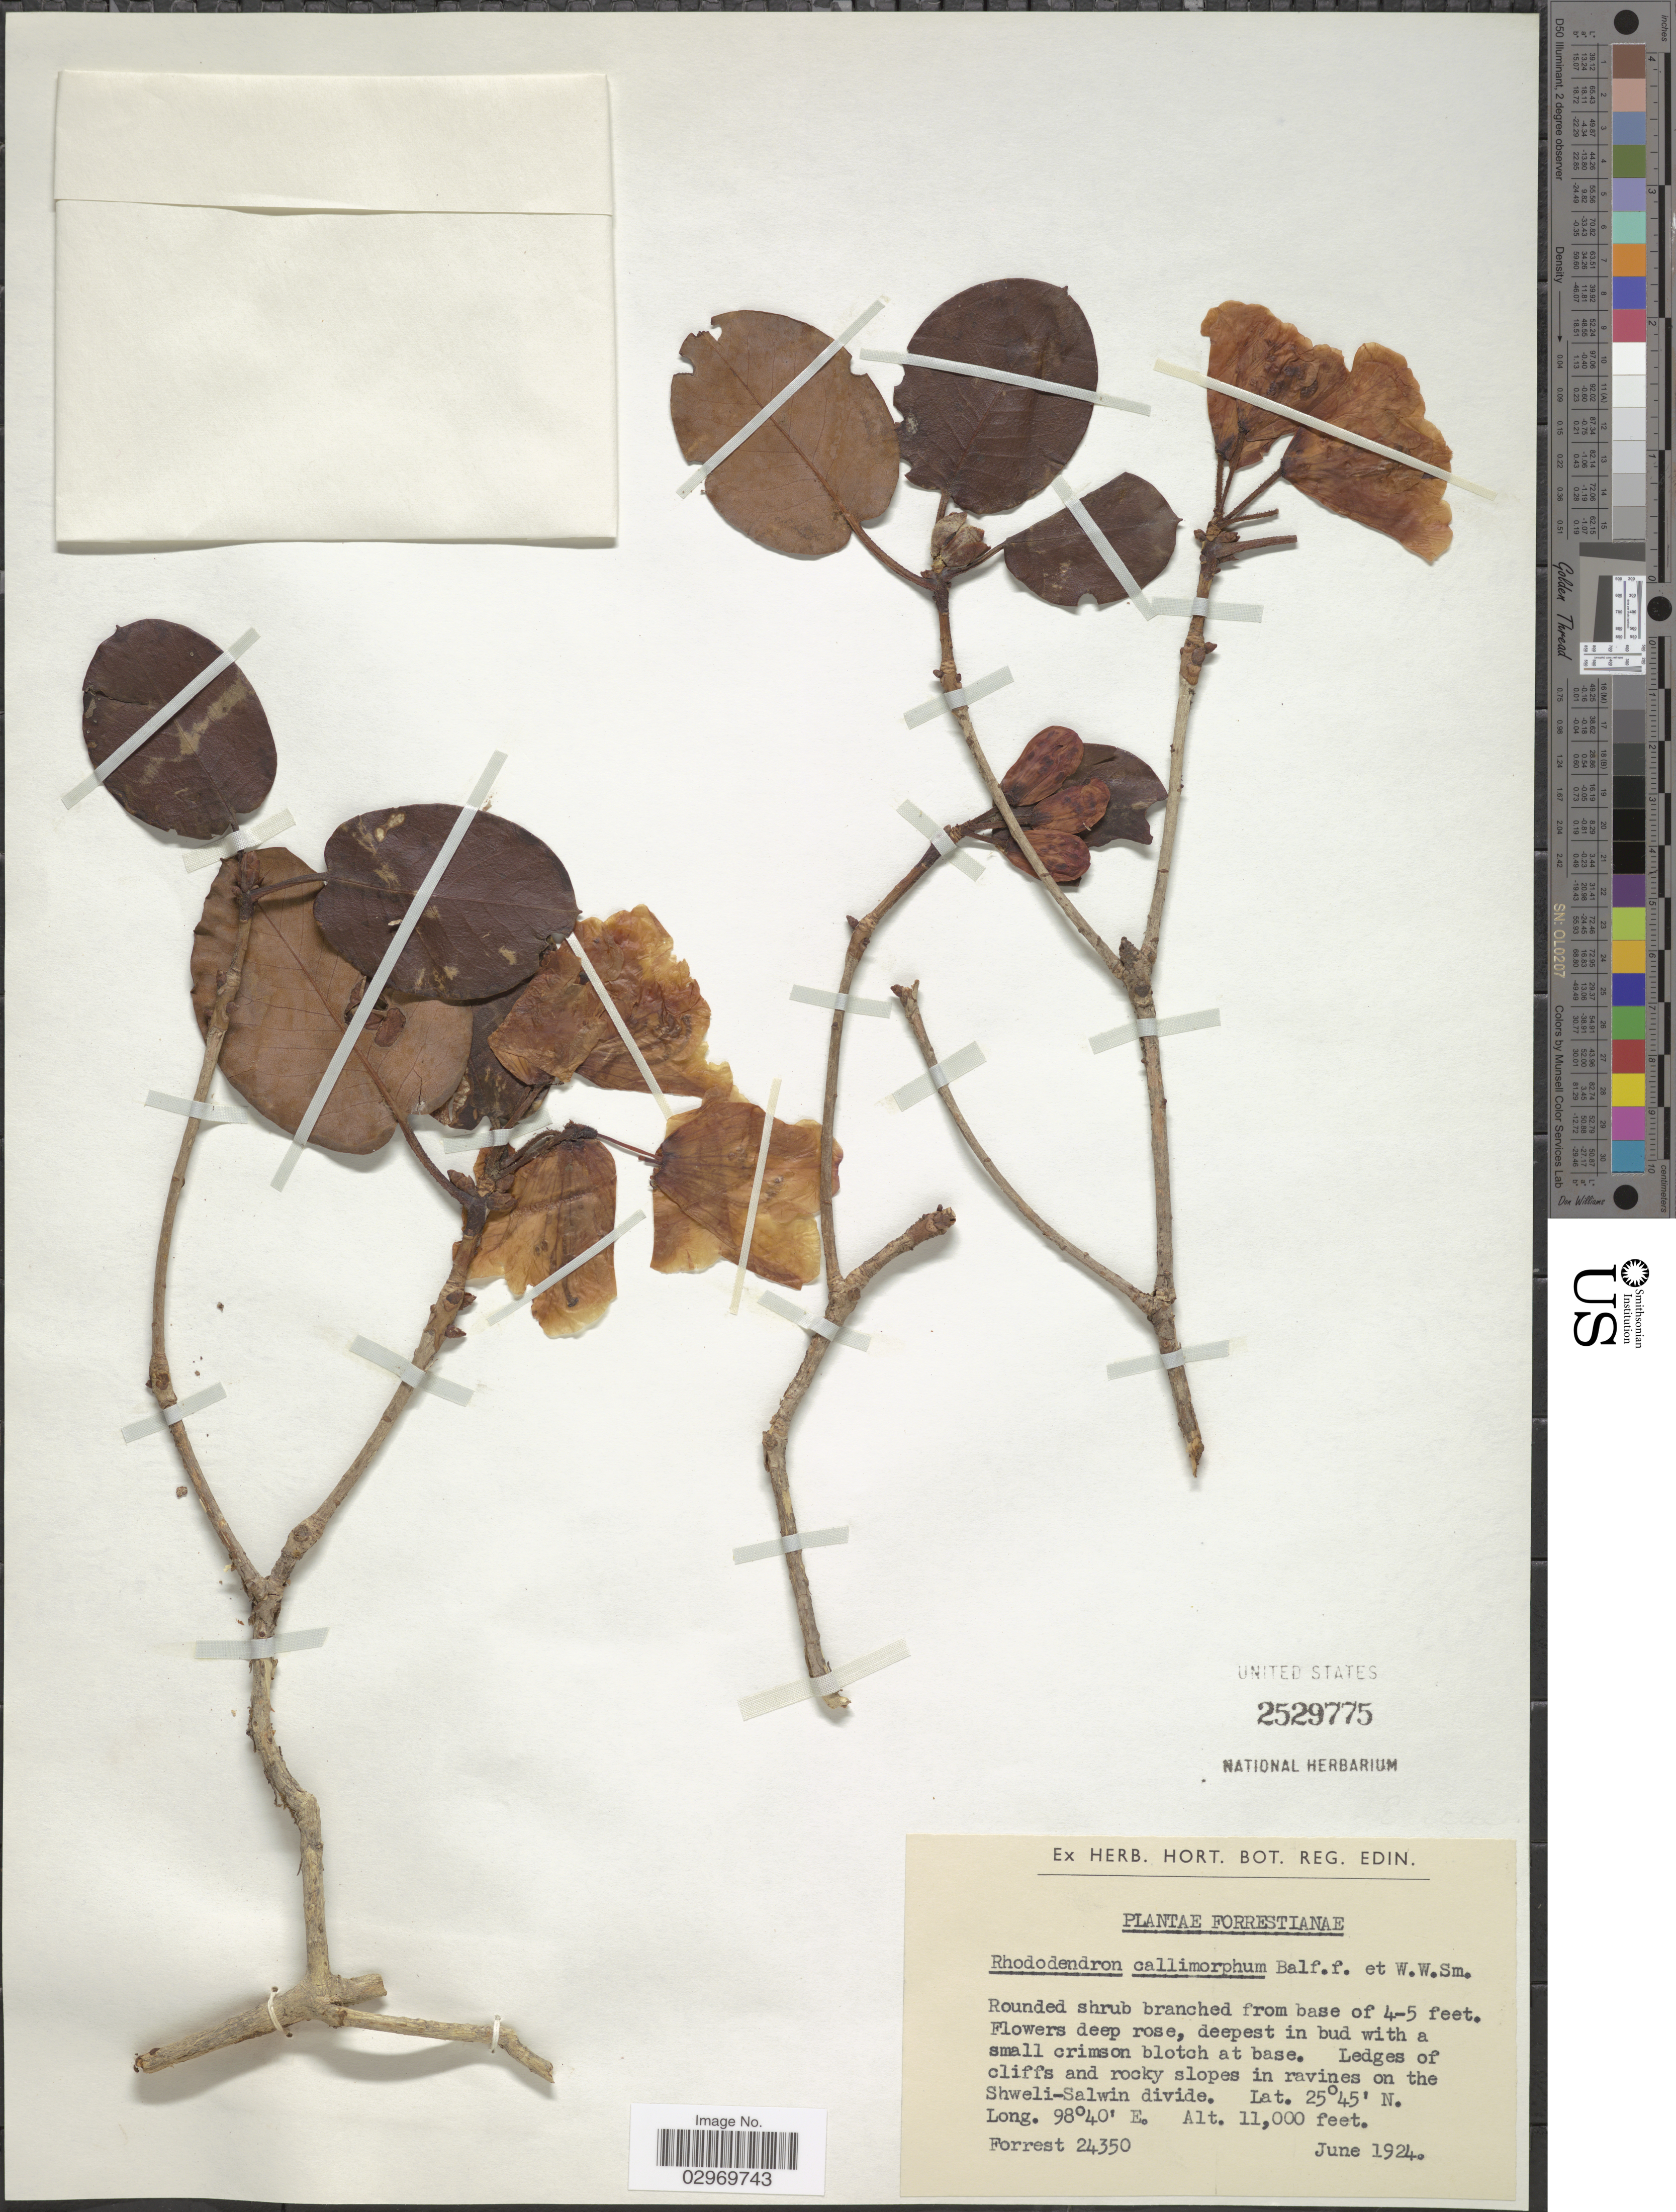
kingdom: Plantae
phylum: Tracheophyta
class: Magnoliopsida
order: Ericales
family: Ericaceae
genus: Rhododendron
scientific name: Rhododendron callimorphum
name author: Balf. f. & W.W. Sm.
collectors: -. Forrest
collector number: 24350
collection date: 1924-06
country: China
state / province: Yunnan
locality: Ledges of cliffs and rocky slopes in ravines on the Shweli-Salwin divide.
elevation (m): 3353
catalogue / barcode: US 2529775